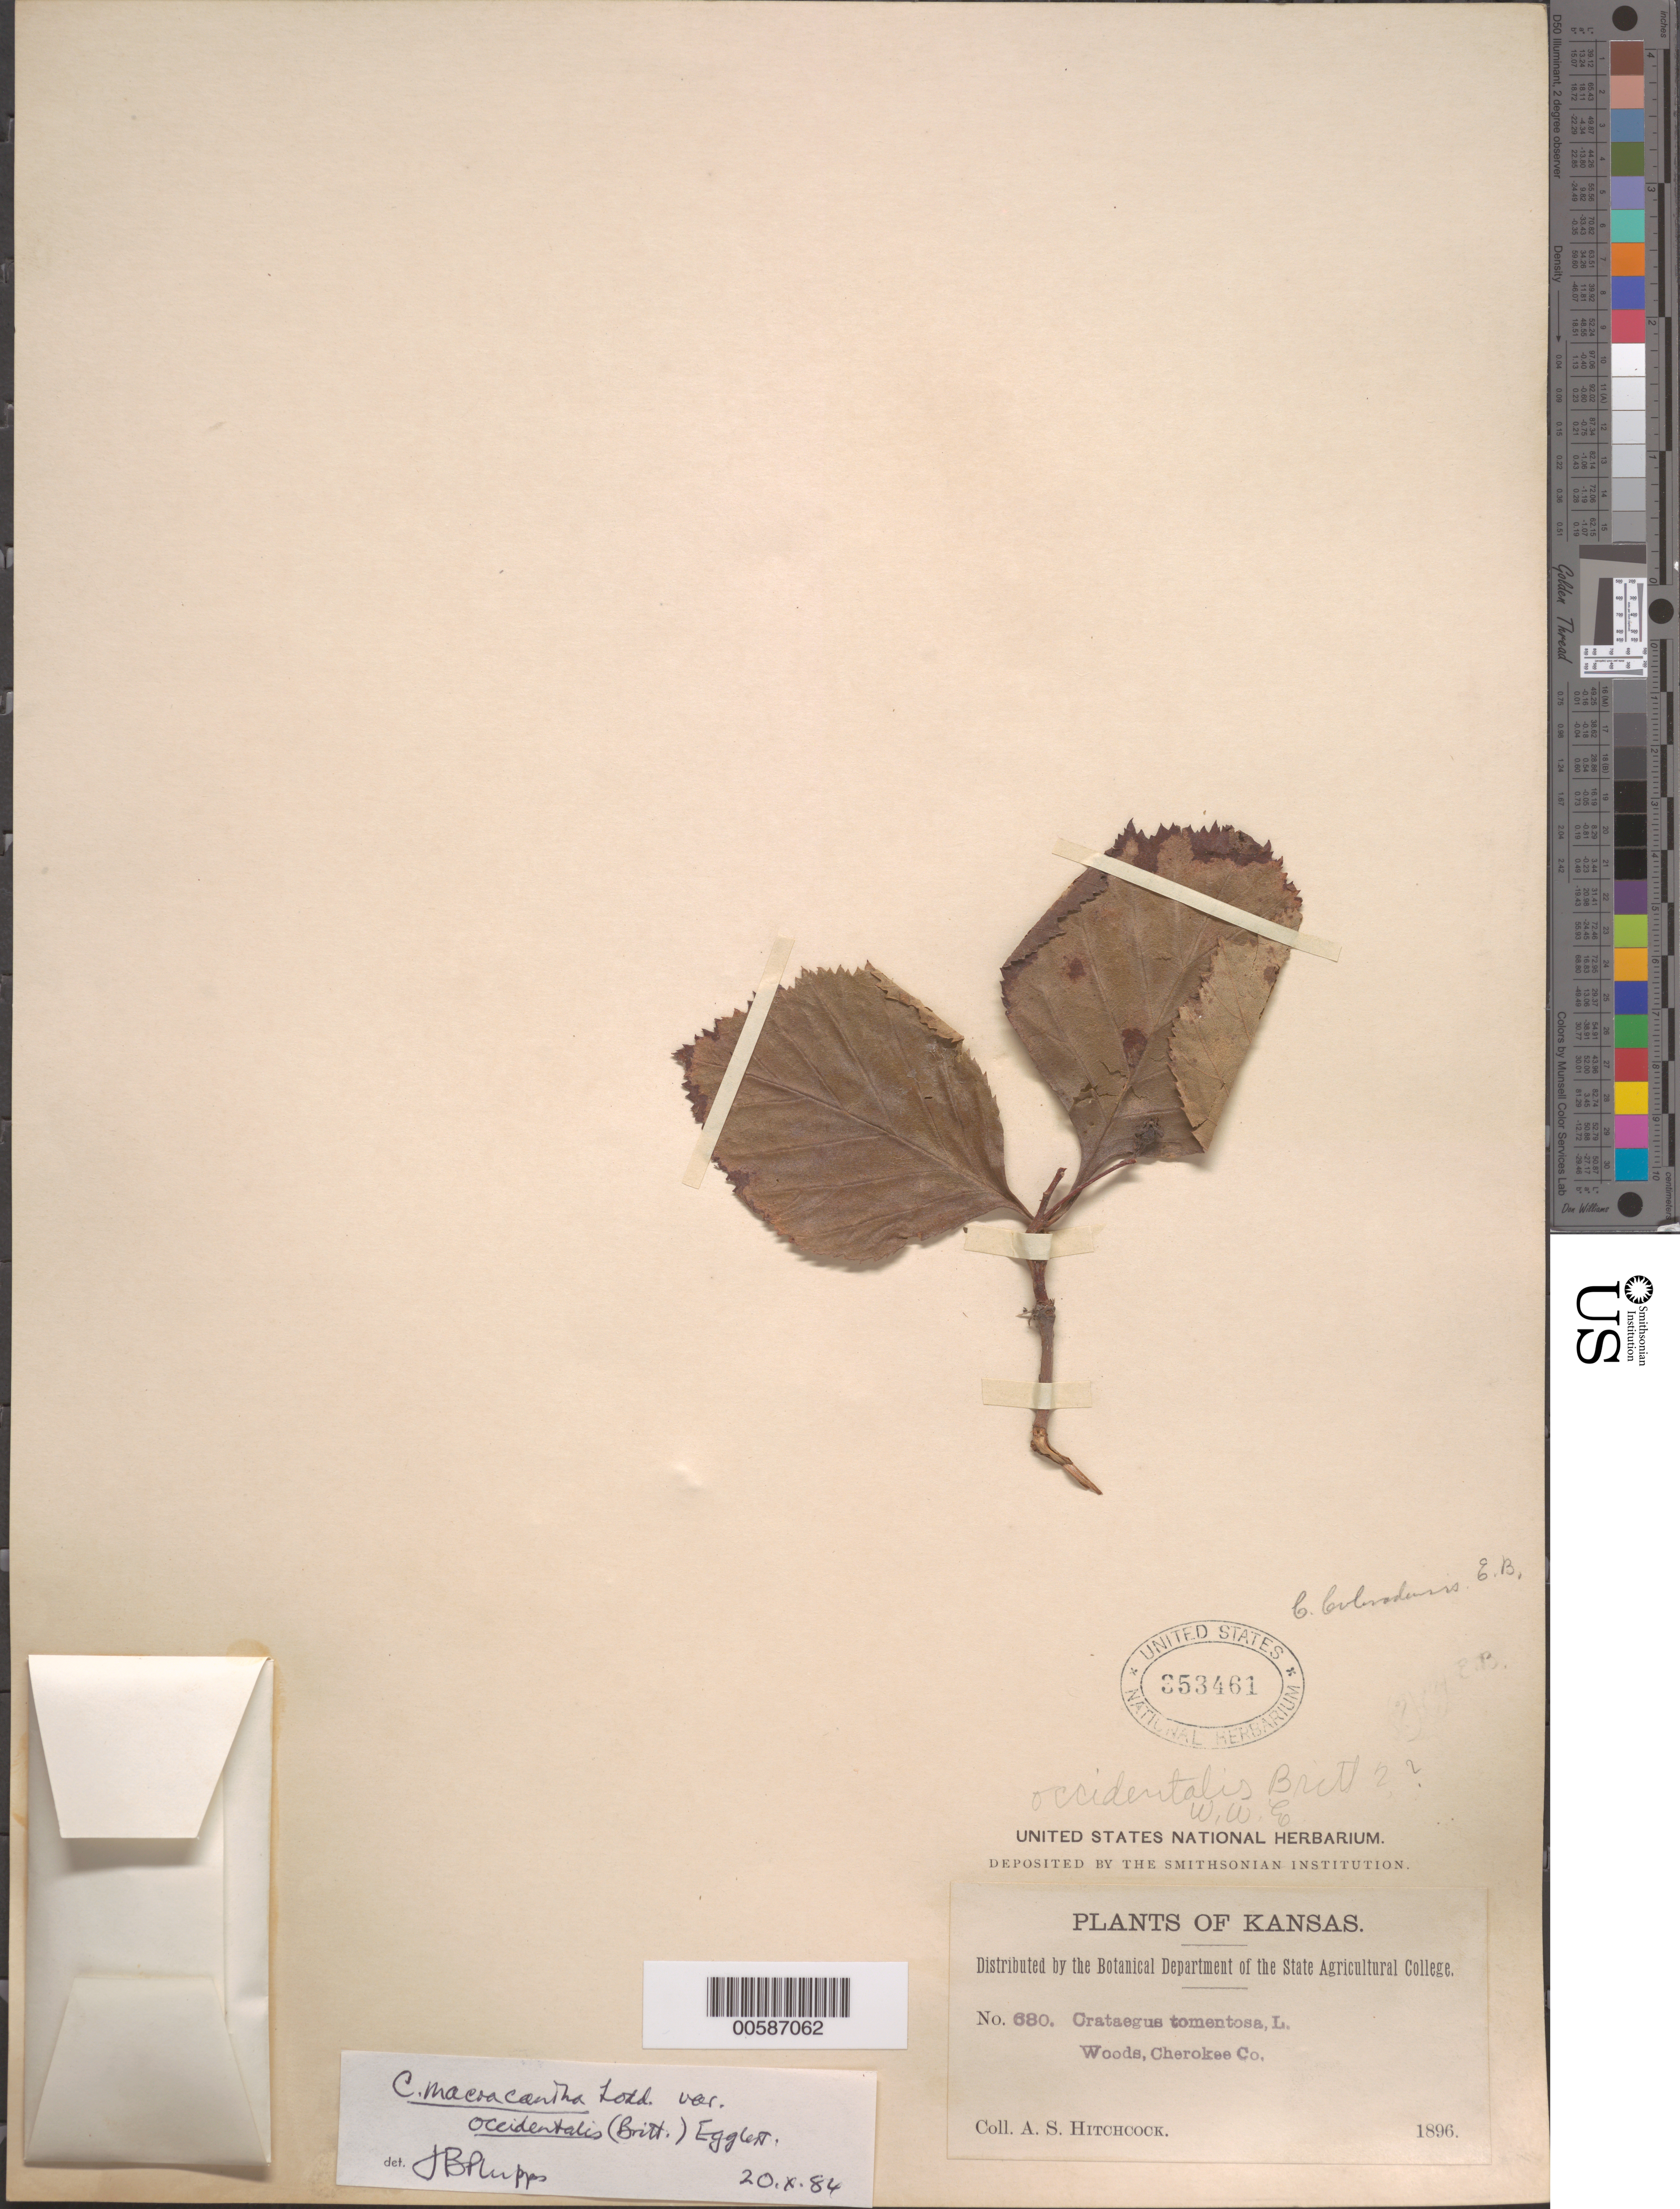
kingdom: Plantae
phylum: Tracheophyta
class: Magnoliopsida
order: Rosales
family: Rosaceae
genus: Crataegus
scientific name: Crataegus macracantha var. occidentalis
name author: (Britton) Eggl.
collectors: A. S. Hitchcock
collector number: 680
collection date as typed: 1896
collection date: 1896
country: United States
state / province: Kansas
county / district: Cherokee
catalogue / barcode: US 353461